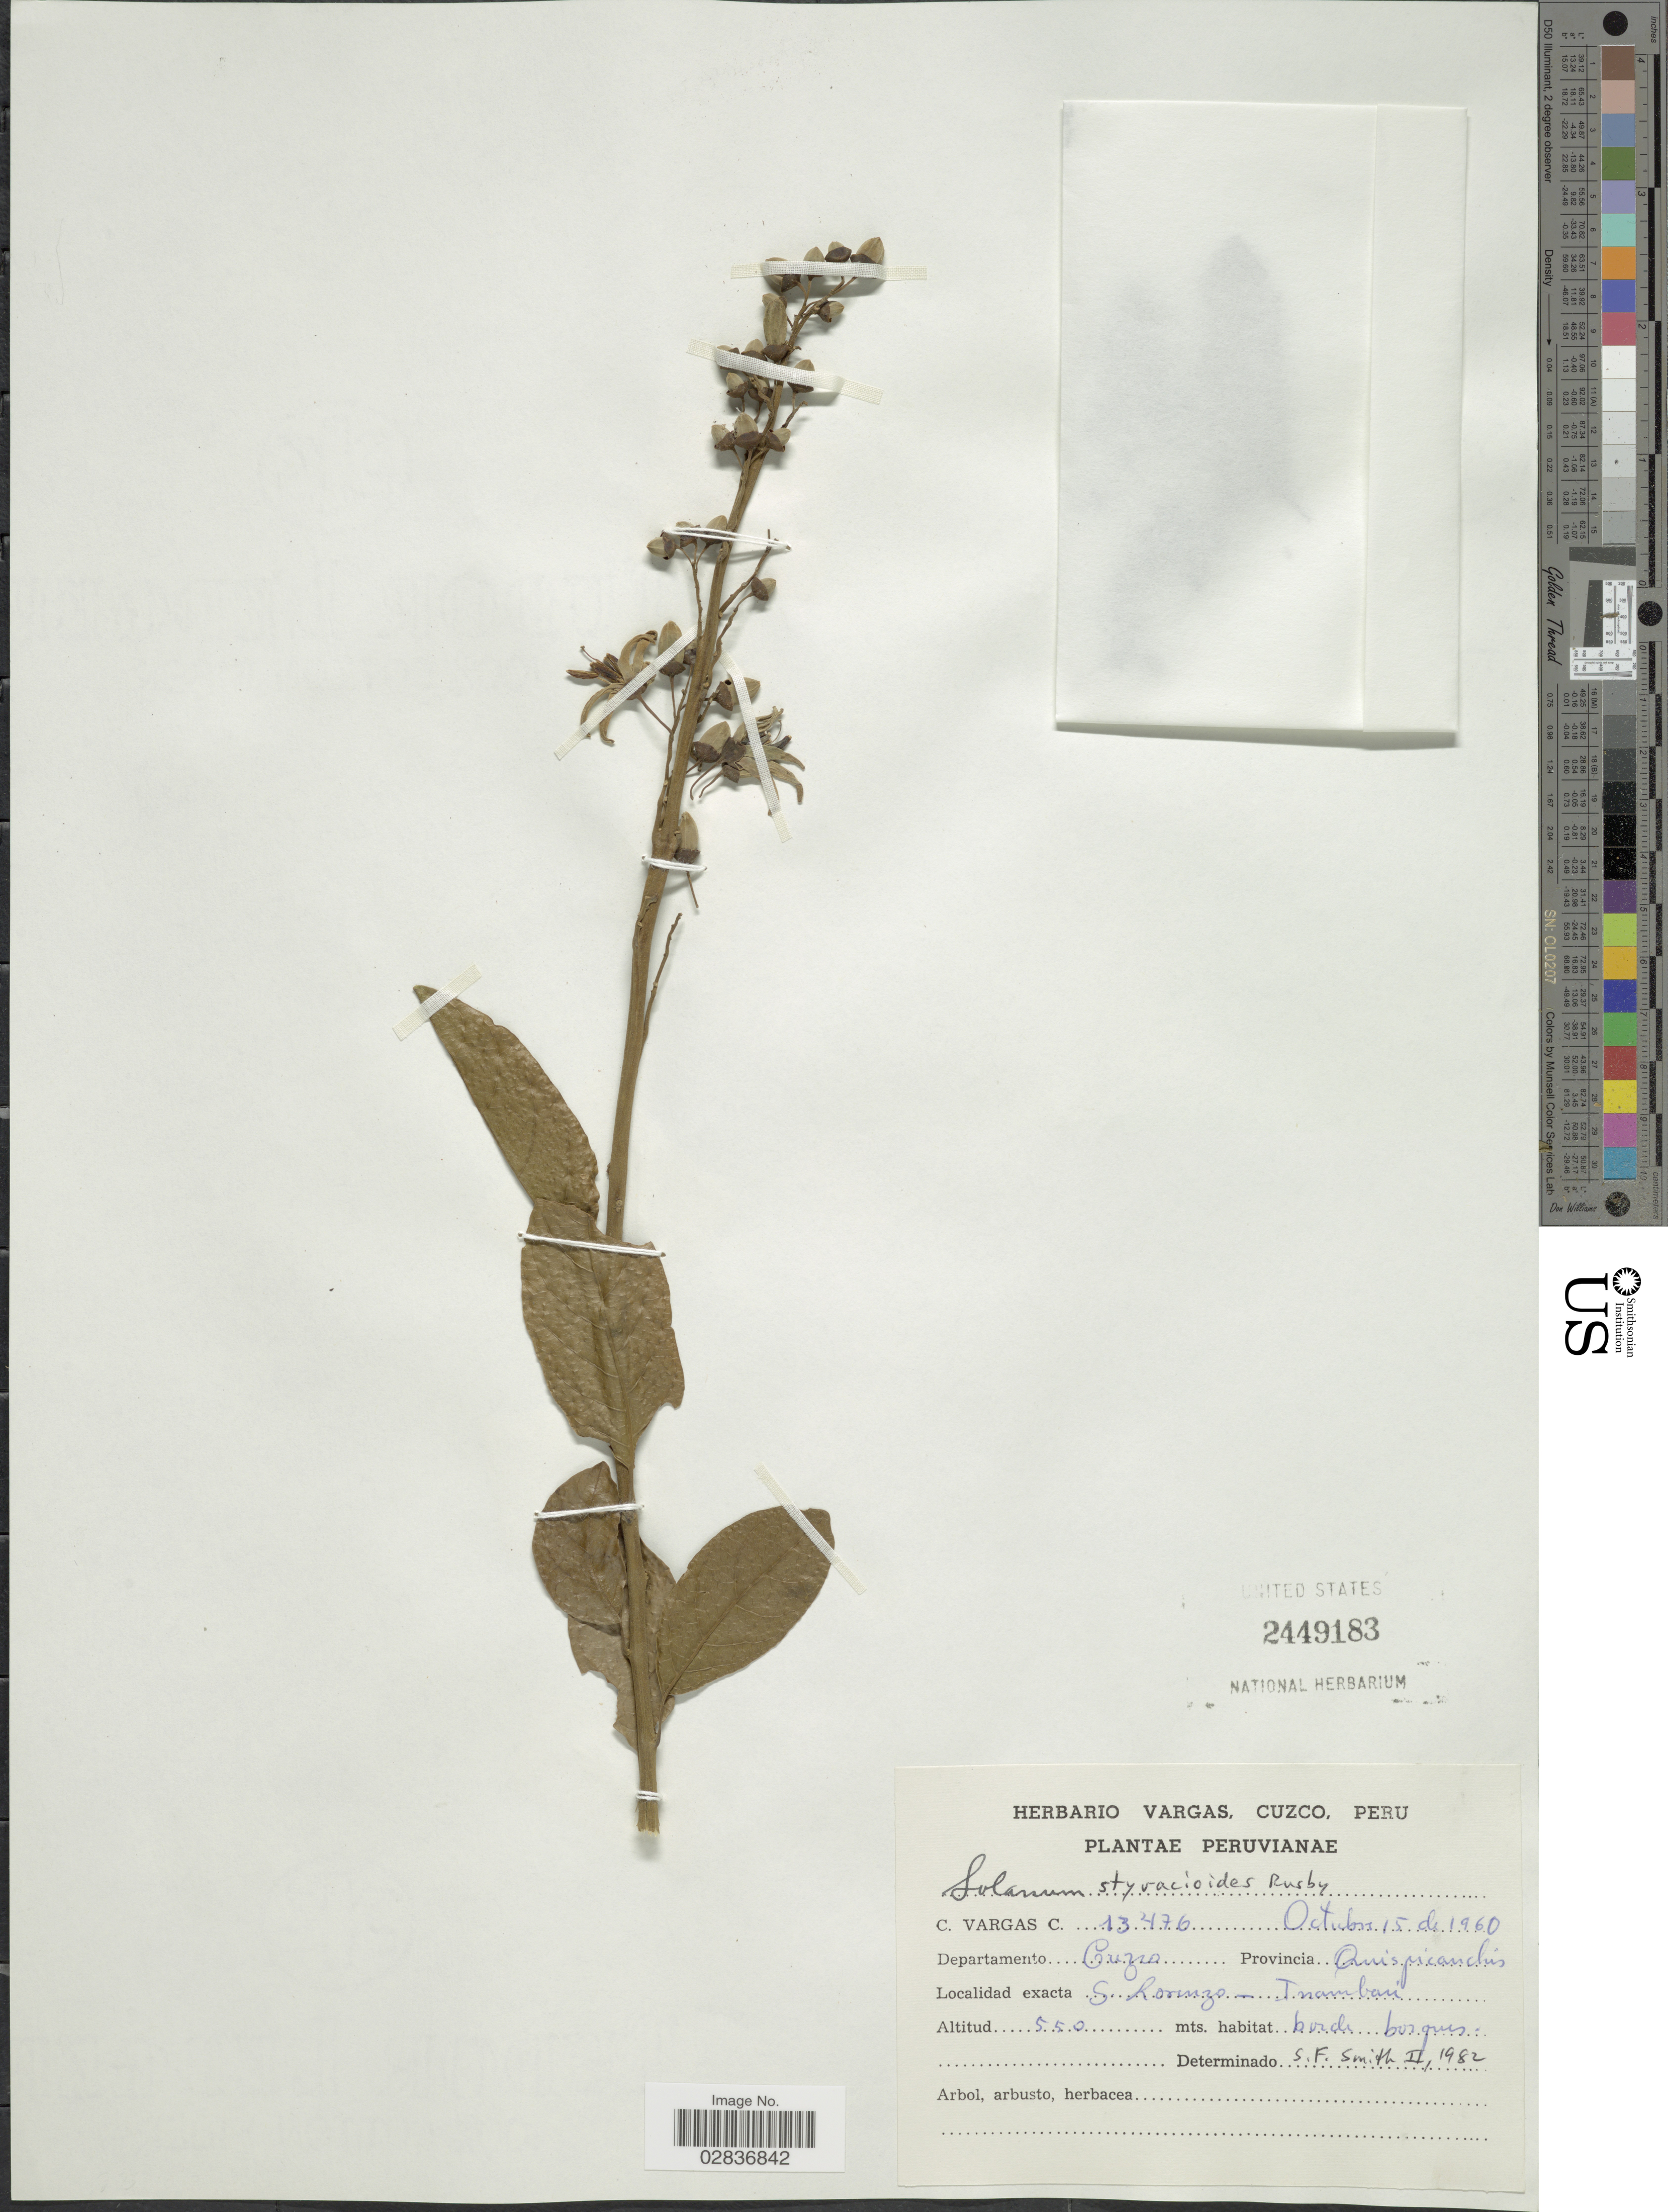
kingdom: Plantae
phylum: Tracheophyta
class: Magnoliopsida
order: Solanales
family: Solanaceae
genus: Solanum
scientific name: Solanum styracioides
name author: Rusby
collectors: C. Vargas Calderón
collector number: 13476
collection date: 1960-10-15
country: Peru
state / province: Cusco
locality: Departamento Cuzco, Provincia Quispicanchis, S. Lorenzo - Inambari.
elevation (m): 550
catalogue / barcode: US 2449183